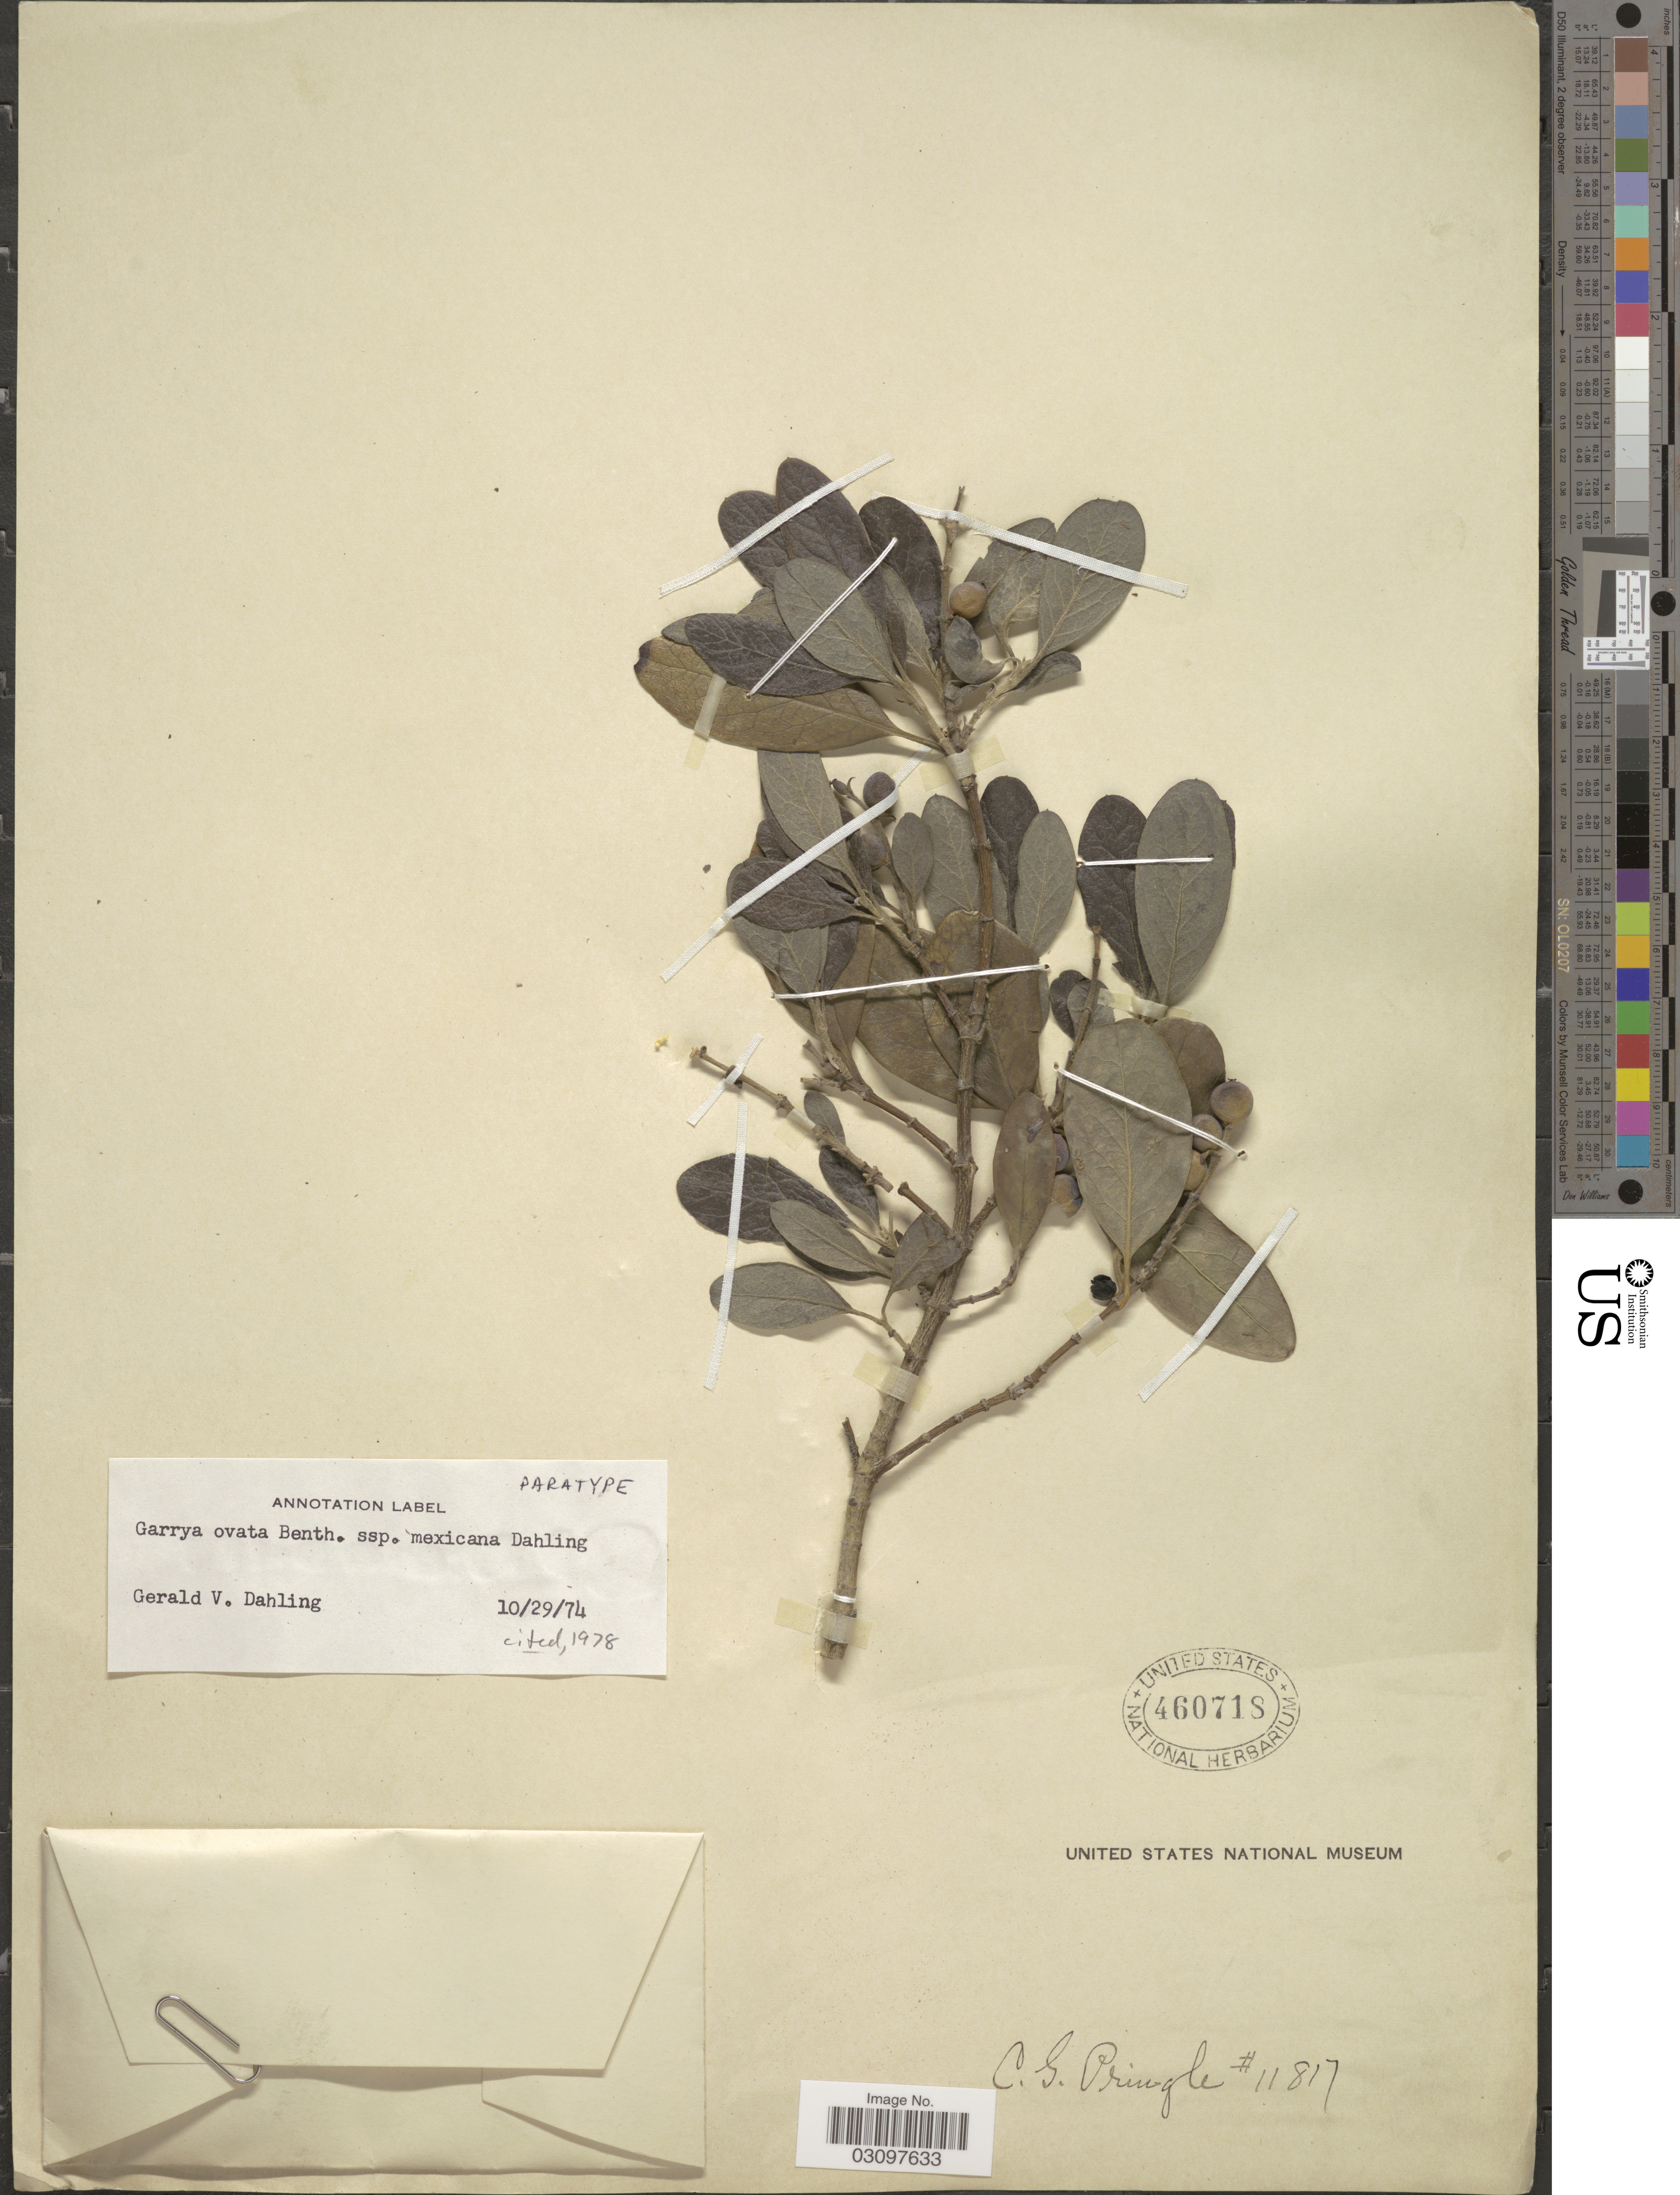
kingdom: Plantae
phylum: Tracheophyta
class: Magnoliopsida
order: Garryales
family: Garryaceae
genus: Garrya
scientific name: Garrya ovata subsp. mexicana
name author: Dahling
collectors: C. G. Pringle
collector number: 11817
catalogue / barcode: US 460718